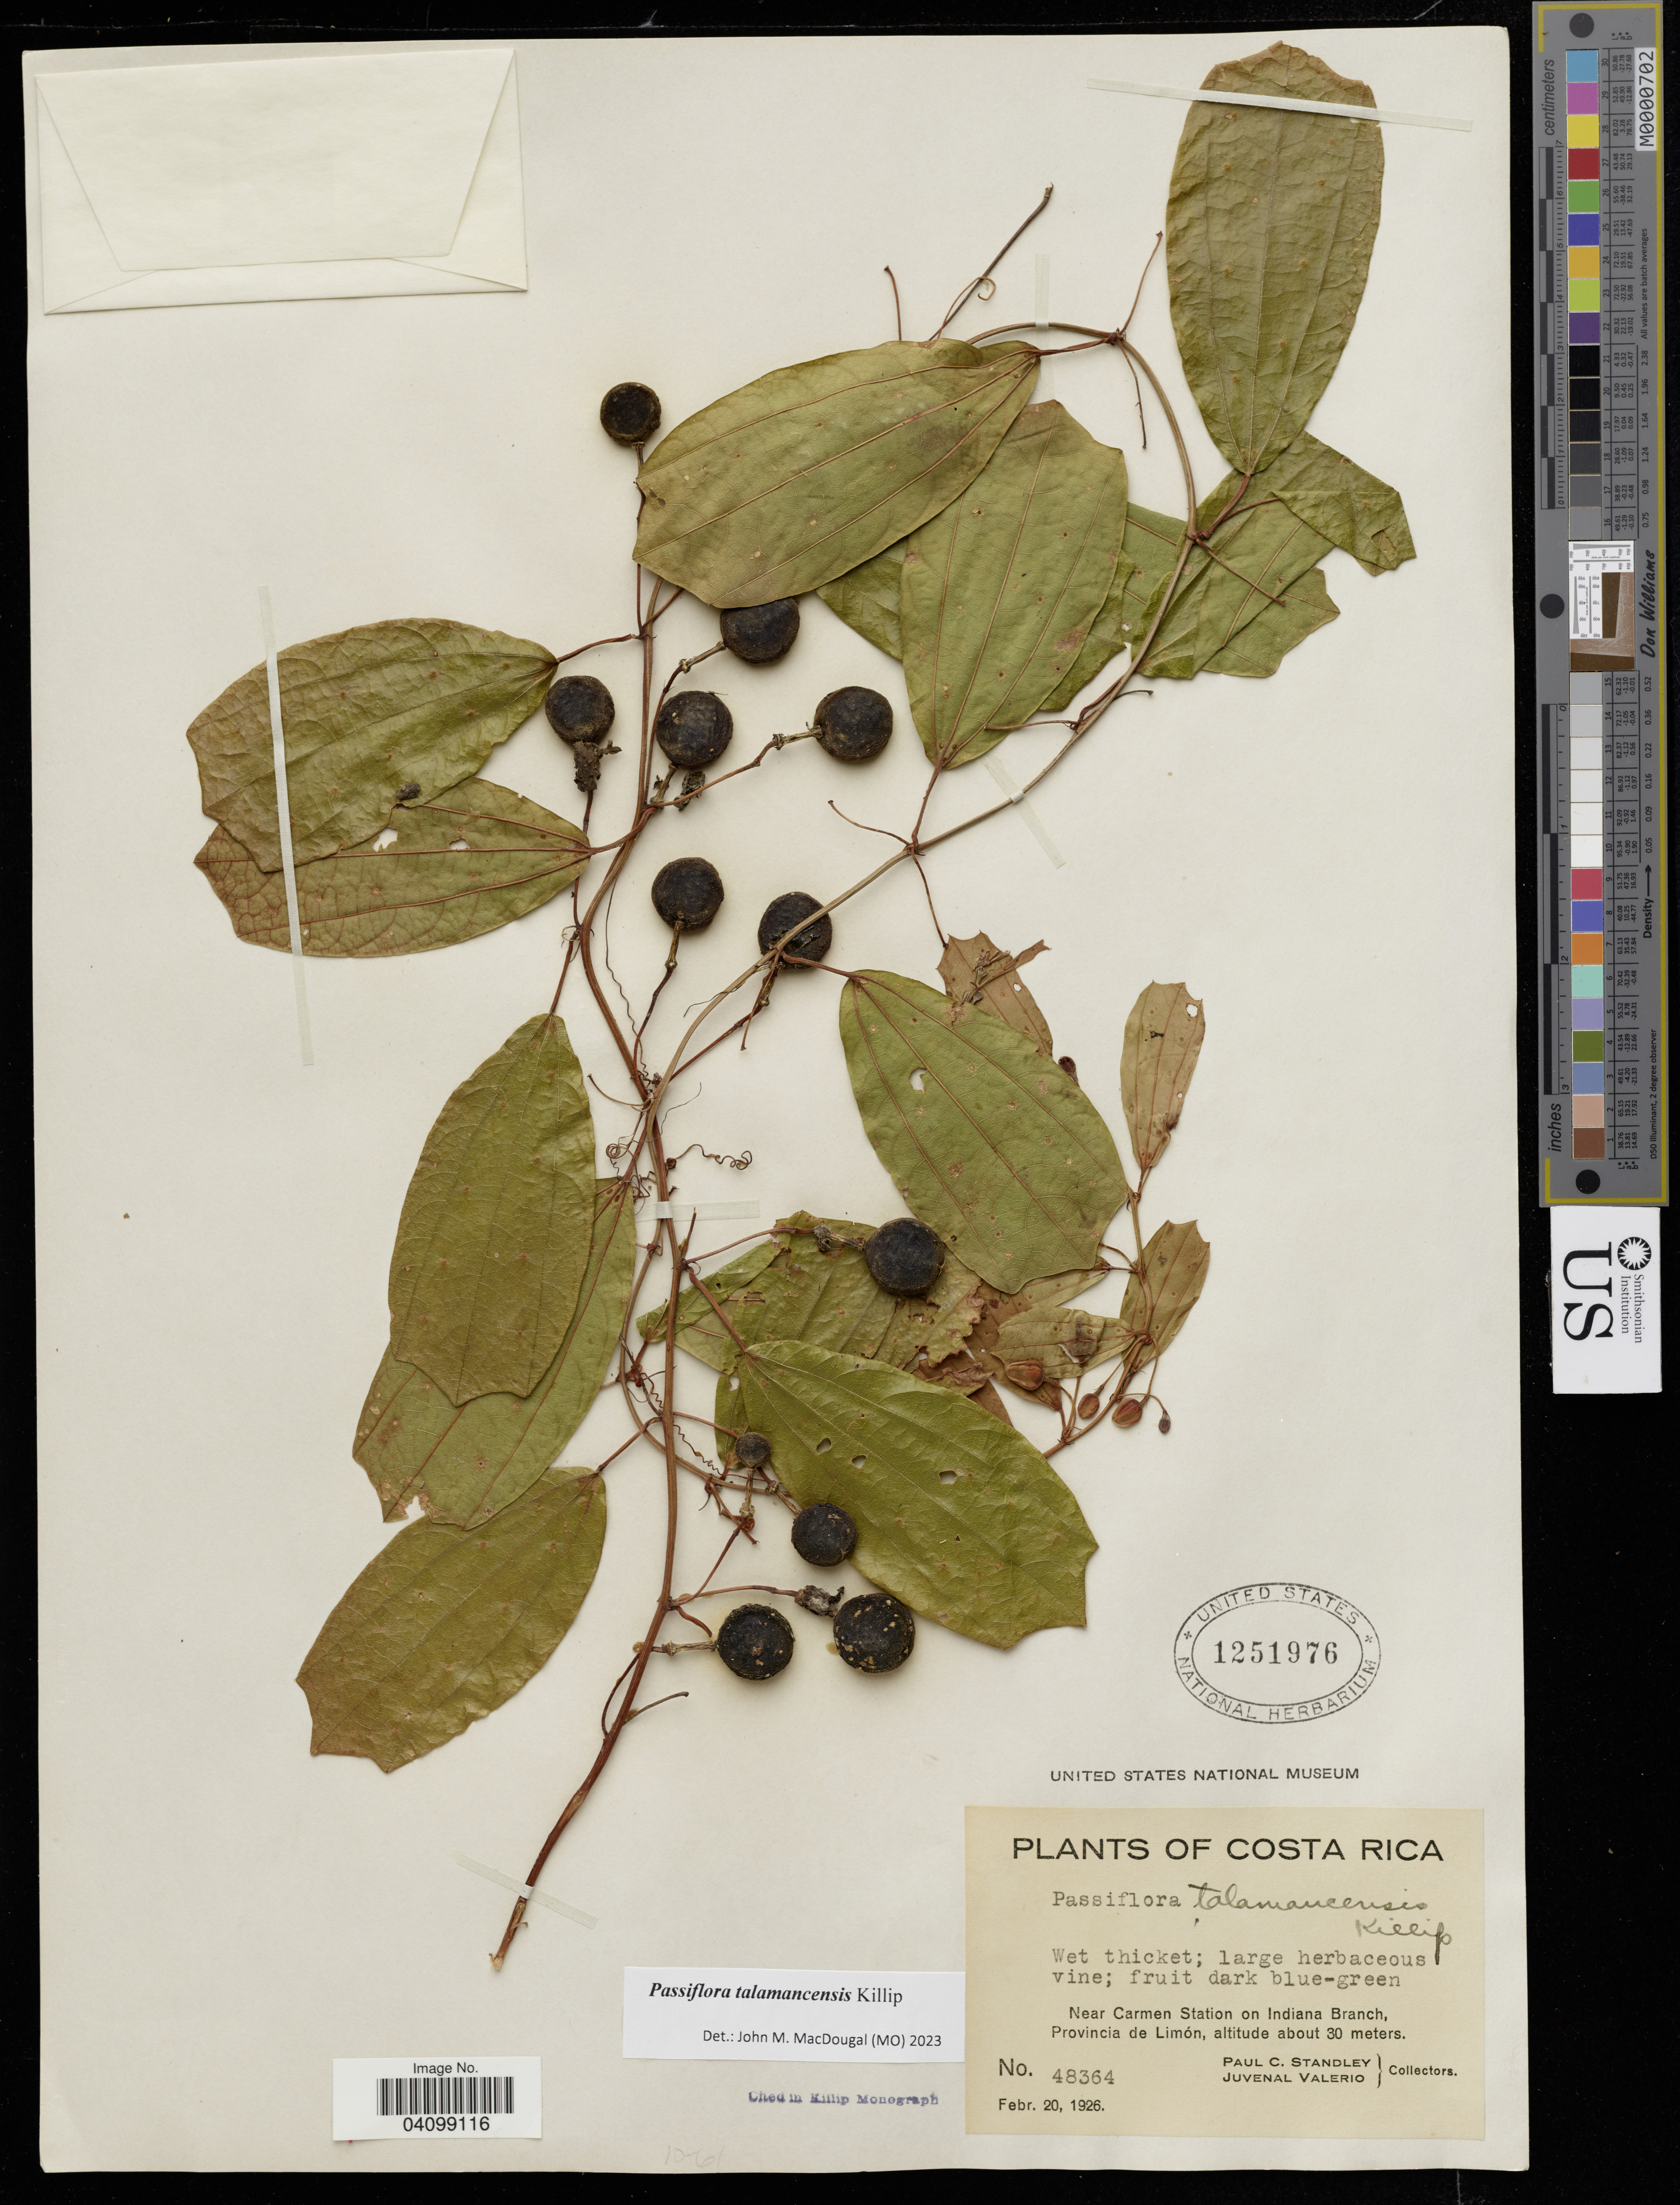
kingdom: Plantae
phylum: Tracheophyta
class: Magnoliopsida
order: Malpighiales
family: Passifloraceae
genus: Passiflora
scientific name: Passiflora talamancensis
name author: Killip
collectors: P. C. Standley & J. Valerio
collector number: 48364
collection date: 1926-02-20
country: Costa Rica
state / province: Limón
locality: Near Carmen Station on Indiana Branch.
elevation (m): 30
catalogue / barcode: US 1251976